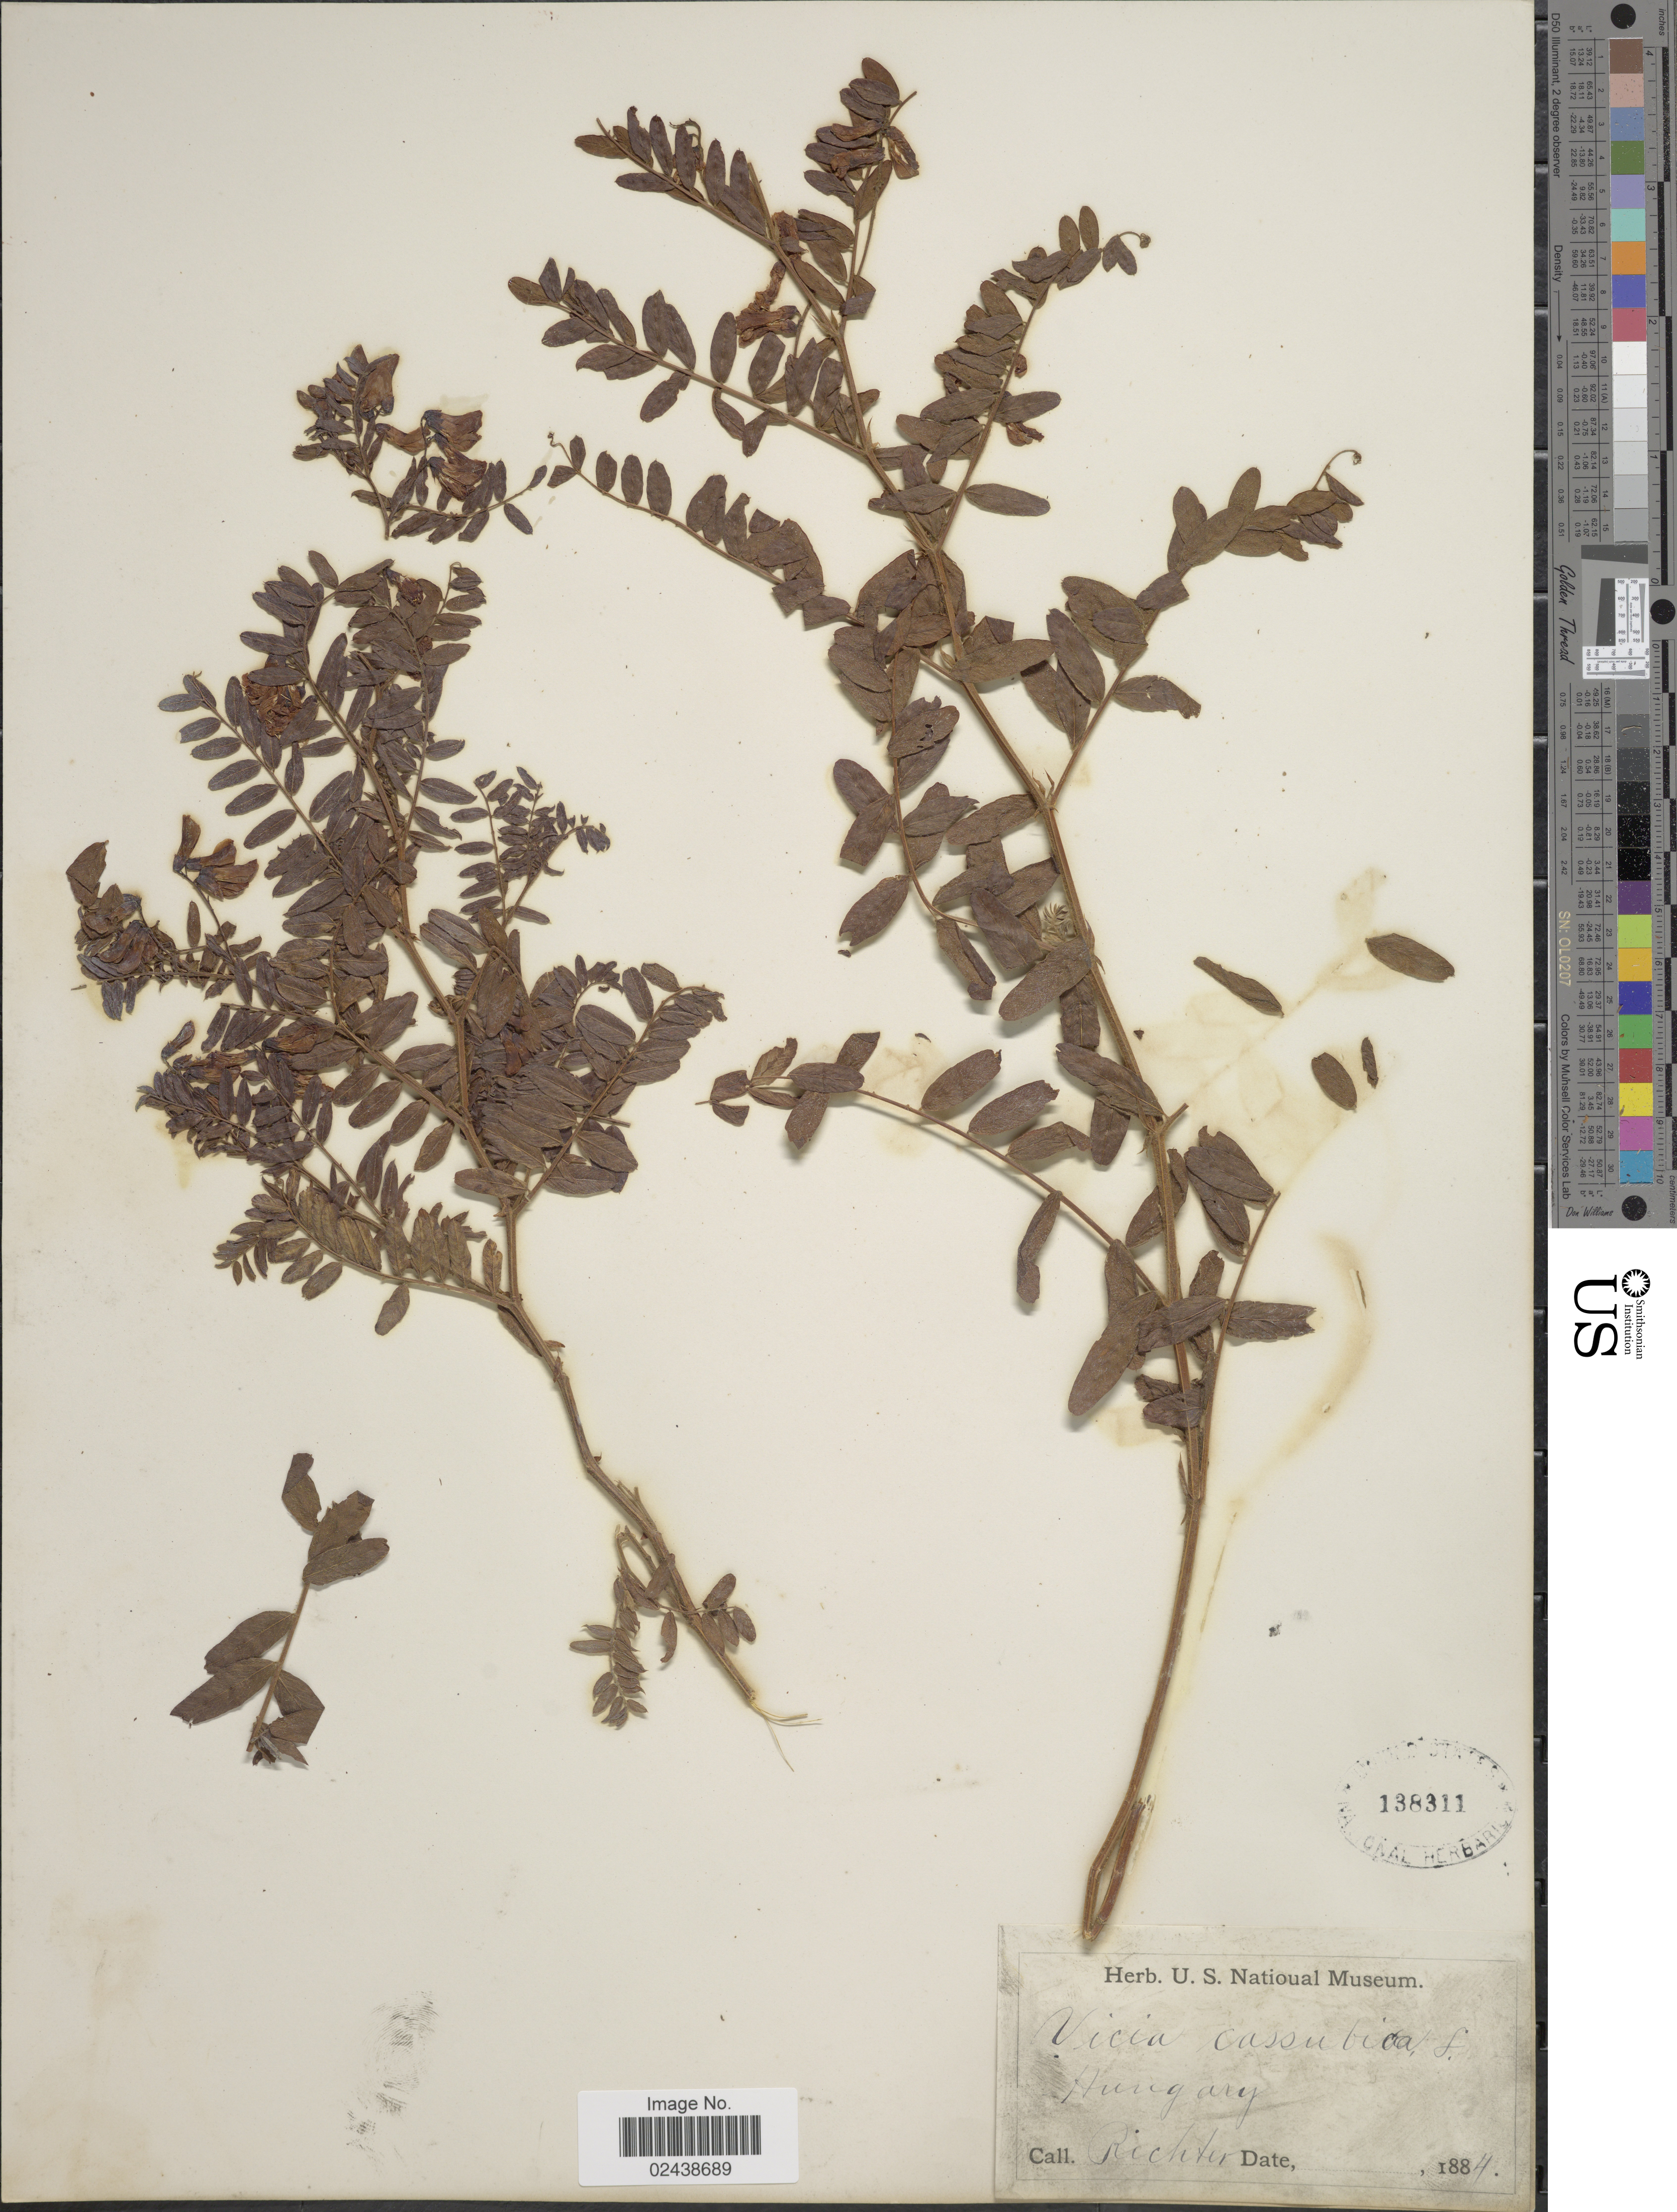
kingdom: Plantae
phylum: Tracheophyta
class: Magnoliopsida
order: Fabales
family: Fabaceae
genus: Vicia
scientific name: Vicia cassubica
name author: L.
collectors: -- Richter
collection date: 1884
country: Hungary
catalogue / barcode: US 138311